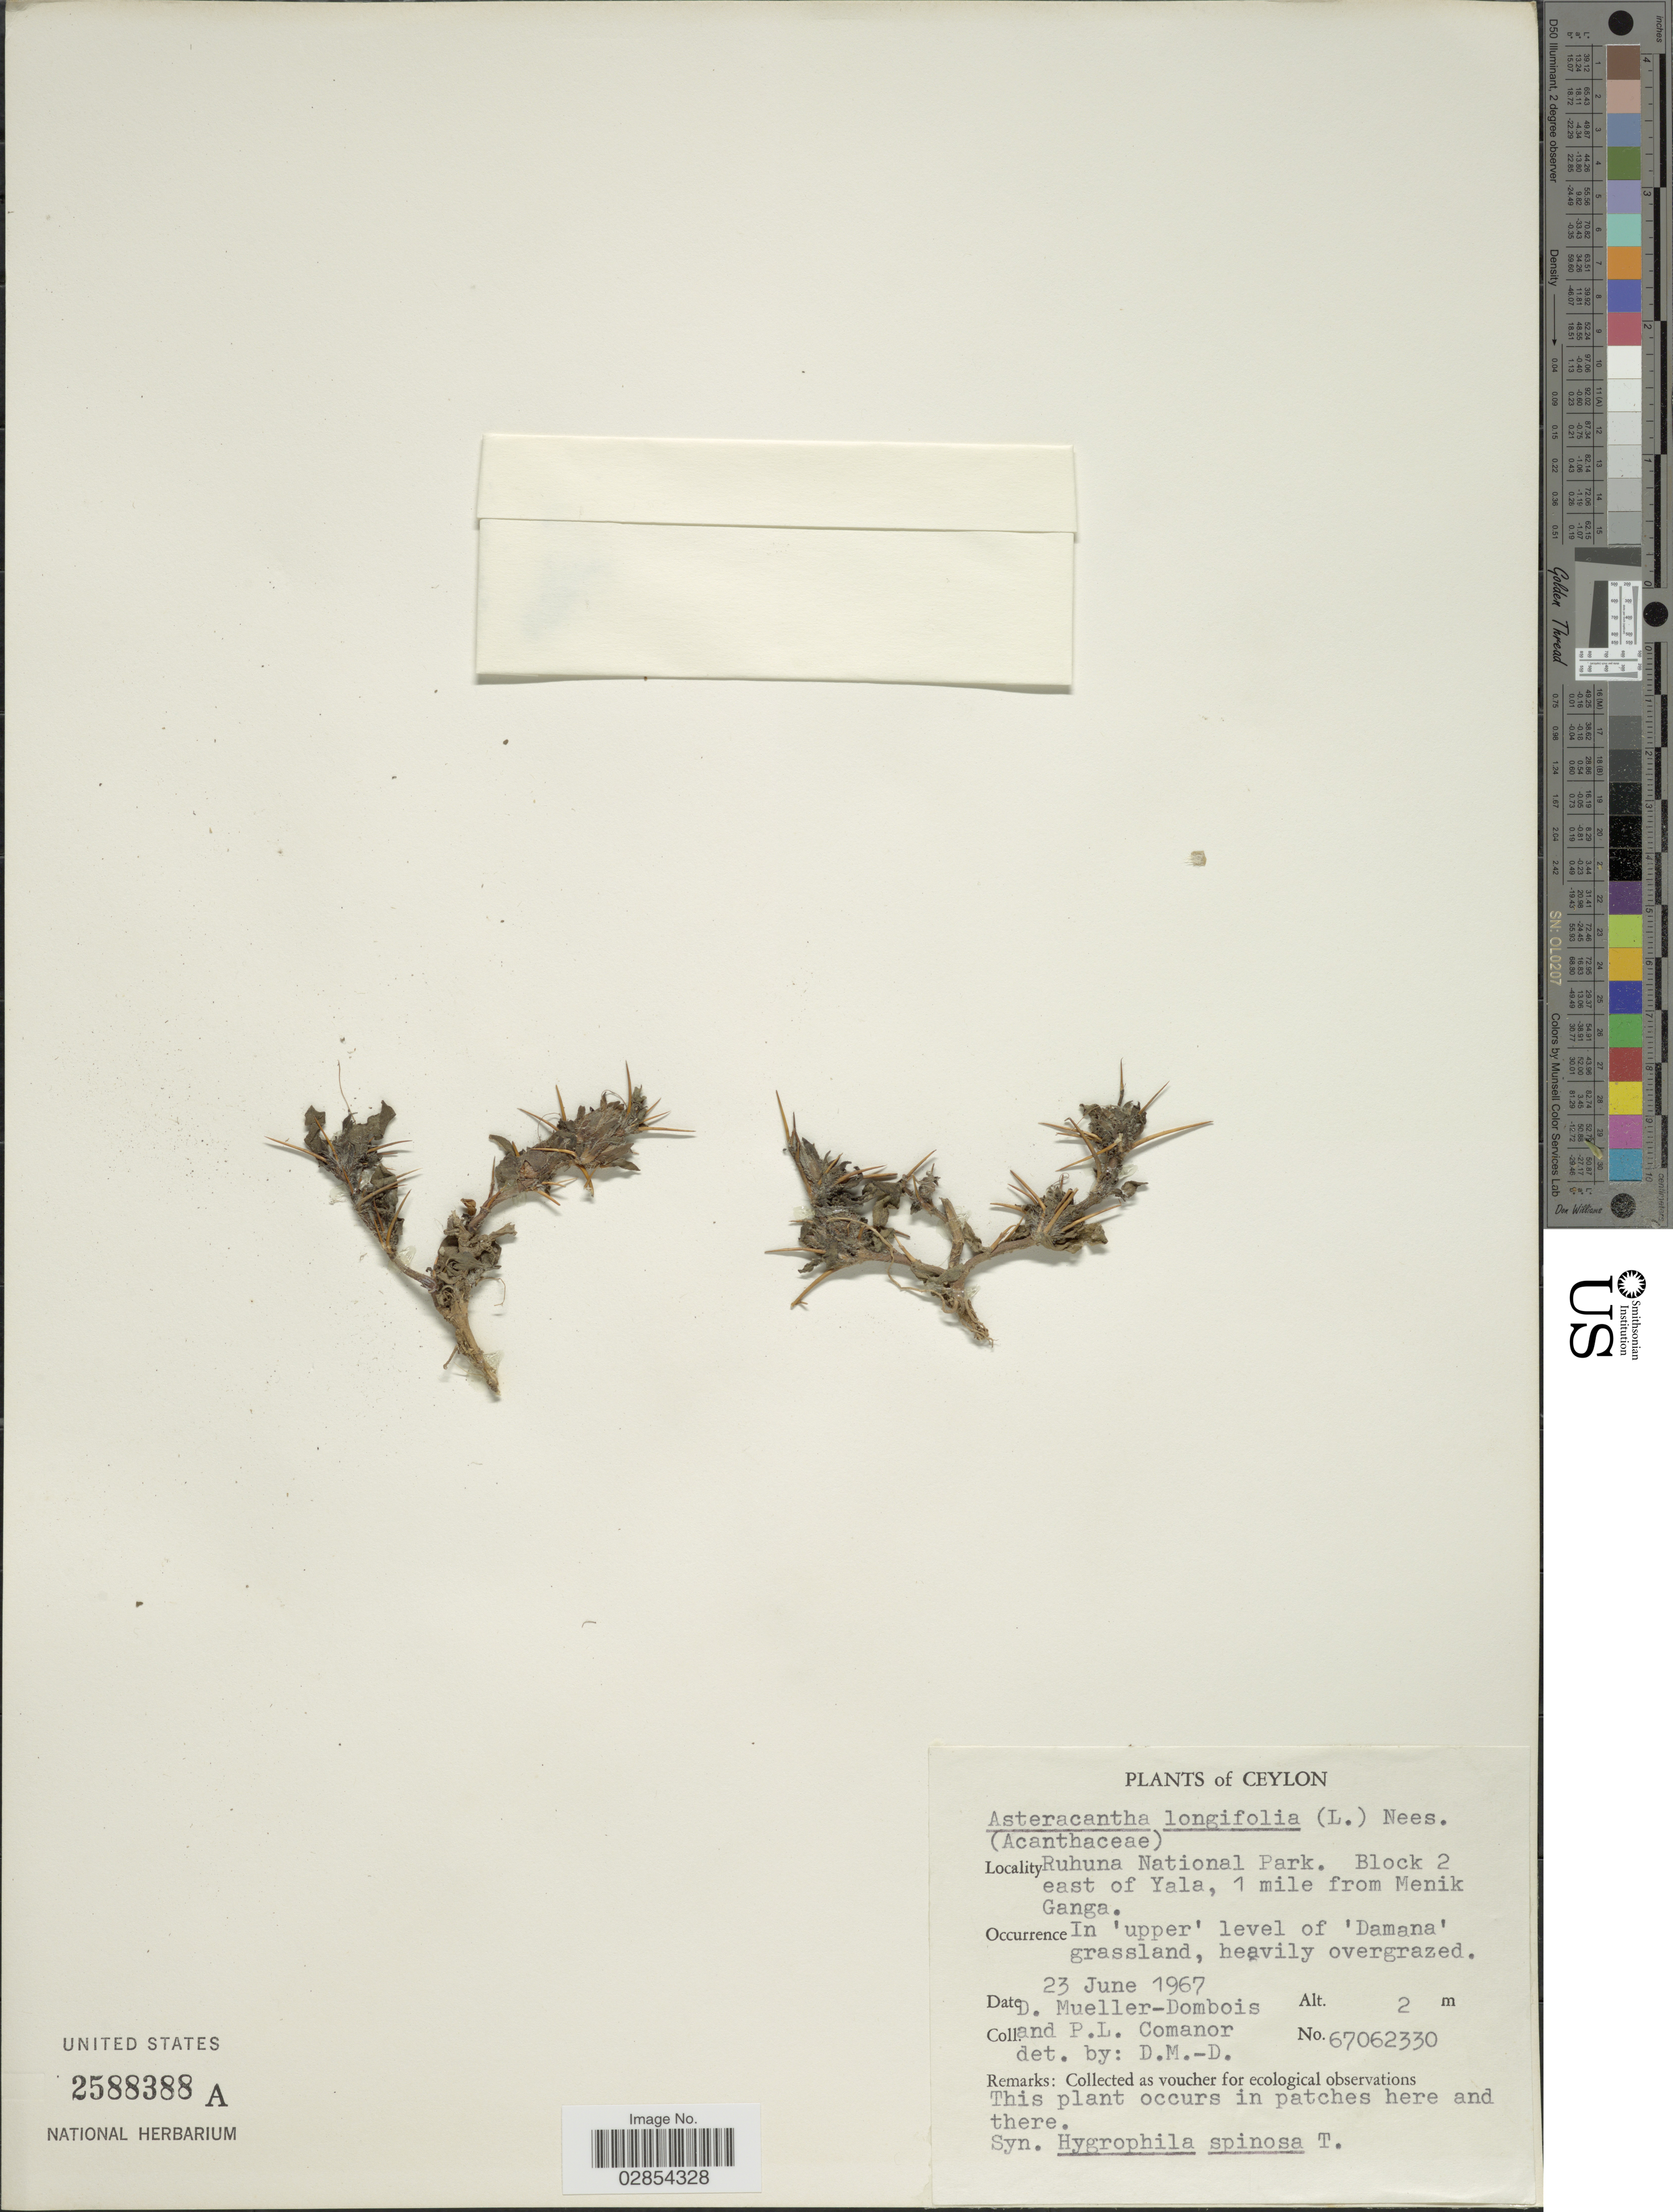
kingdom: Plantae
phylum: Tracheophyta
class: Magnoliopsida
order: Lamiales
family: Acanthaceae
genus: Asteracantha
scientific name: Asteracantha auriculata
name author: Nees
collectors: D. Mueller-Dombois & P. Comanor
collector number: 67062330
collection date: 1967-06-23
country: Sri Lanka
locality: Ceylon. Ruhuna National Park. Block 2 east of Yala, 1 mile from Menik Ganga. In 'upper' level of 'Damana' grassland.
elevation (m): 2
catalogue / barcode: US 2588388A